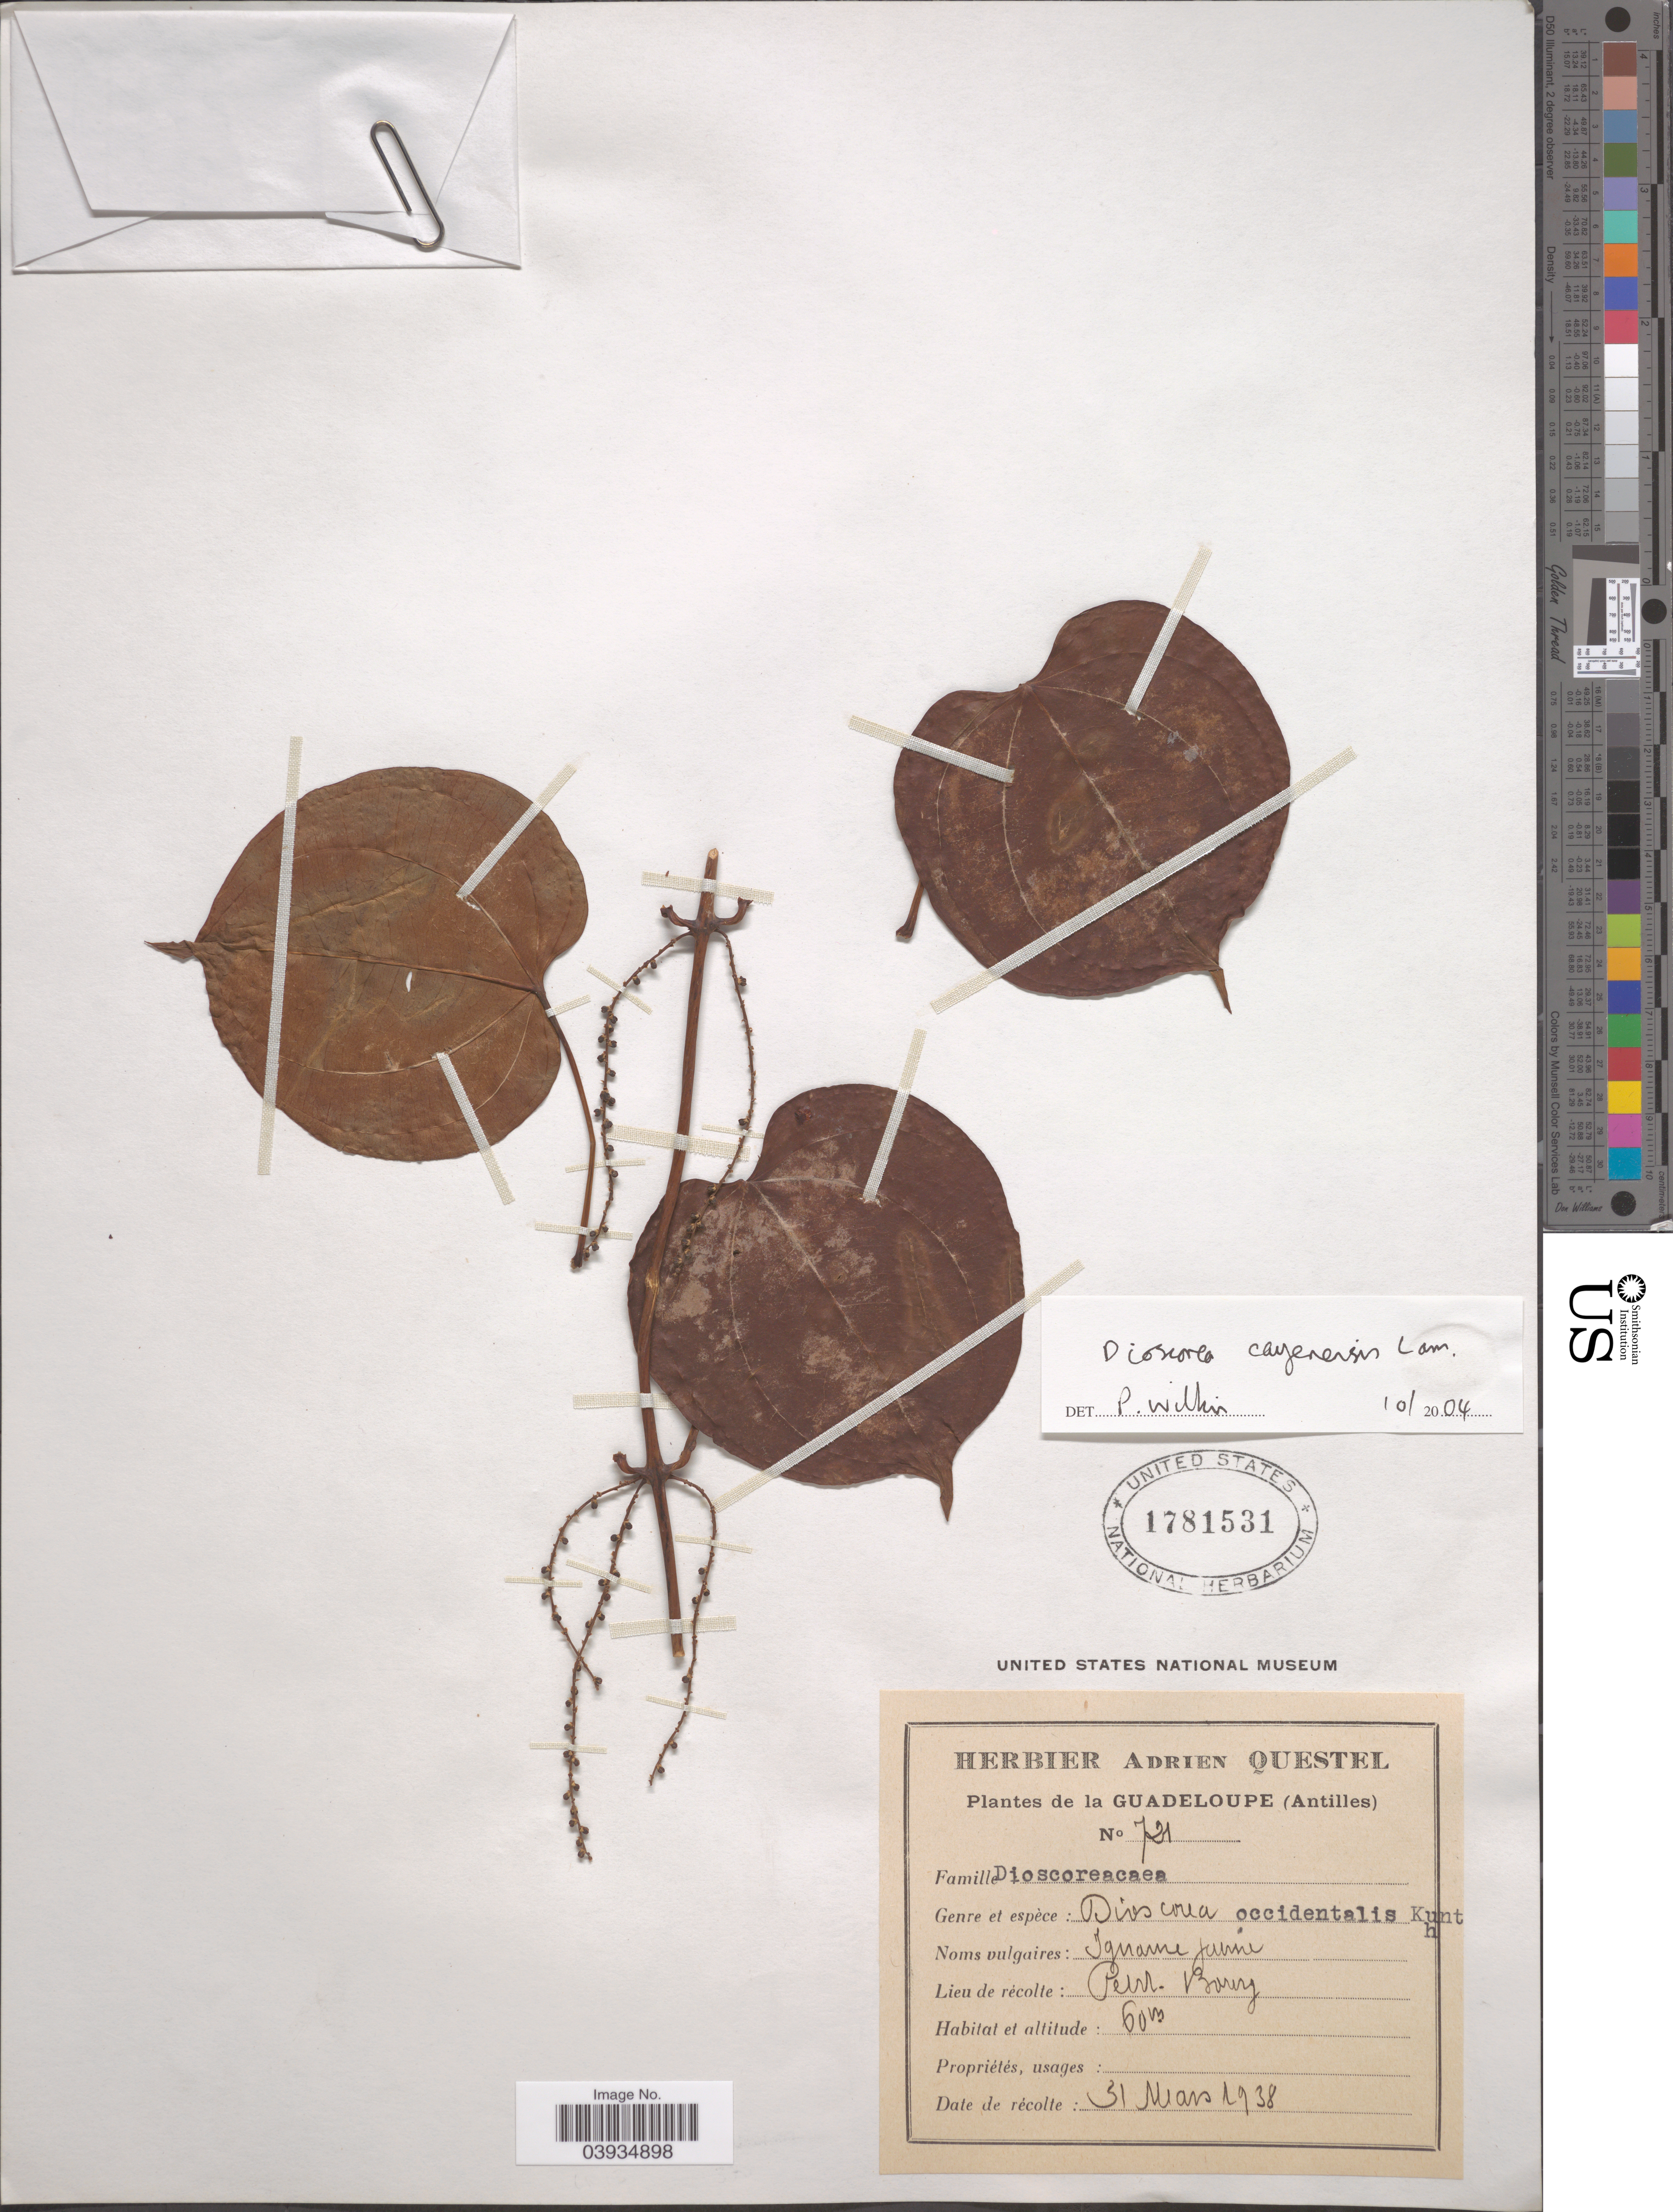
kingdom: Plantae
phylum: Tracheophyta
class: Liliopsida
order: Dioscoreales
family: Dioscoreaceae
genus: Dioscorea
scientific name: Dioscorea cayenensis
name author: Lam.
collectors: A. Questel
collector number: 721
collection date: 1938-03-31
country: Guadeloupe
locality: (Antilles). Petit-Bourg.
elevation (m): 60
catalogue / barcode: US 1781531